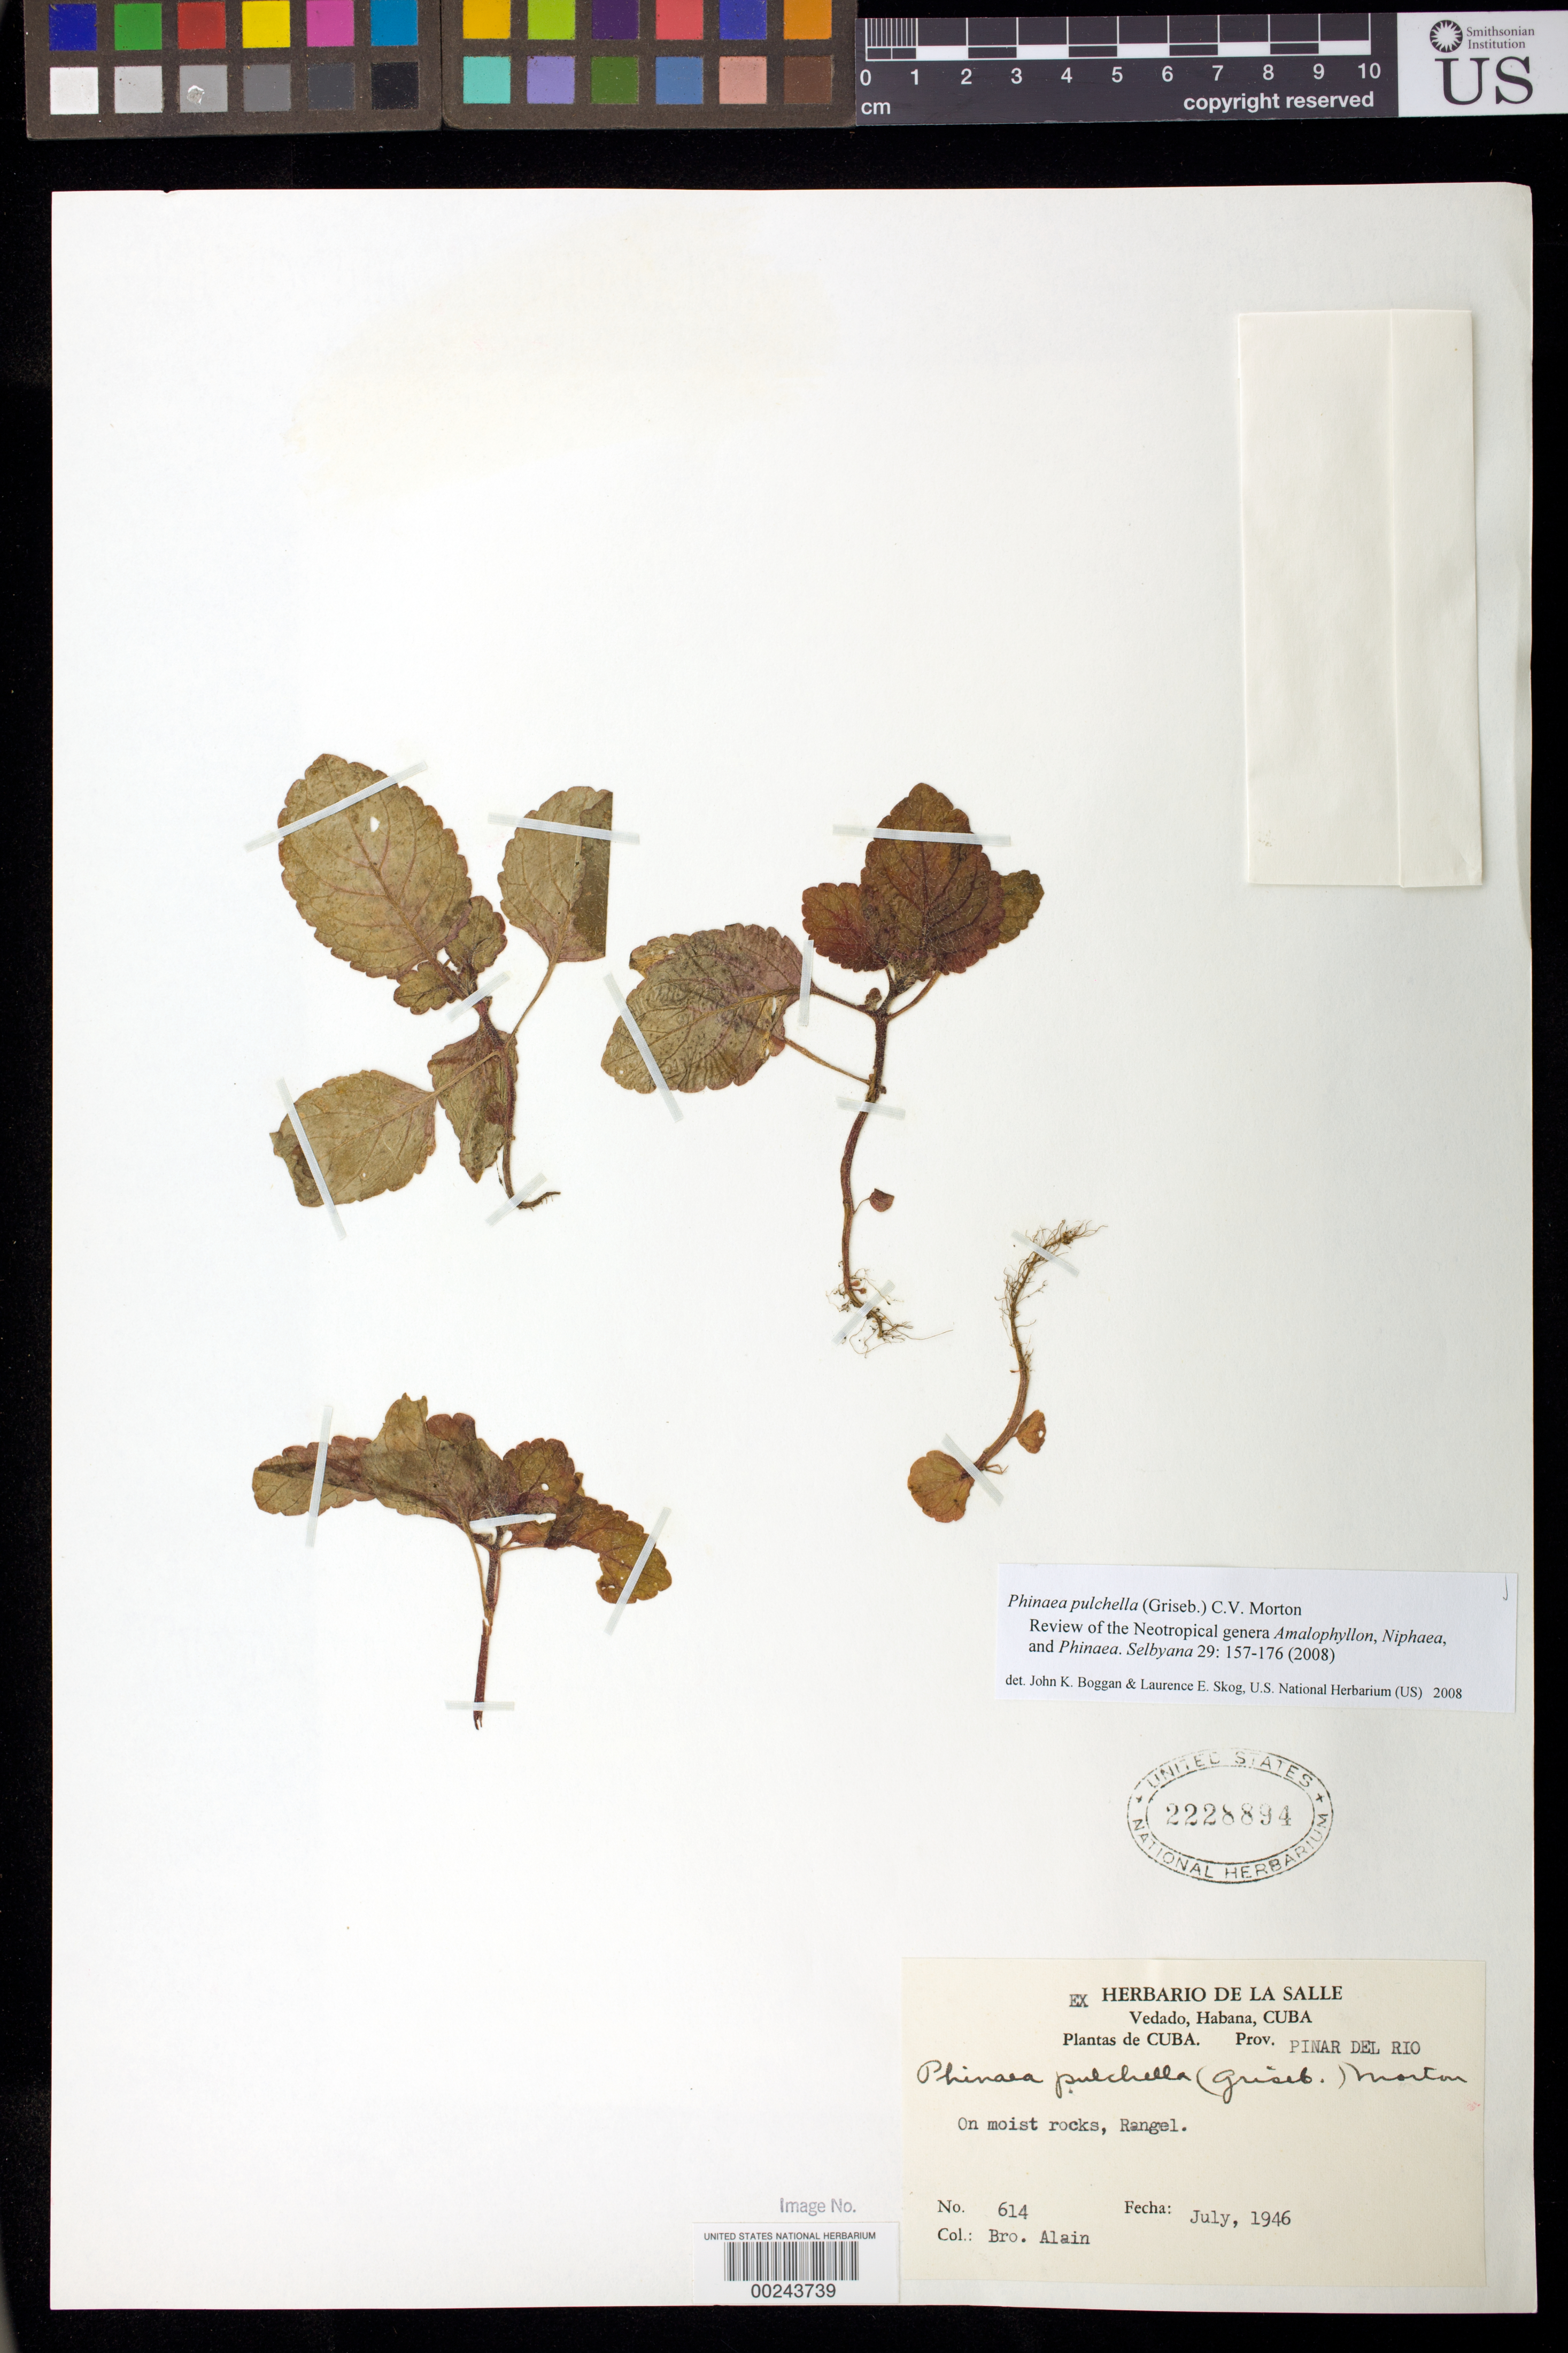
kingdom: Plantae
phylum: Tracheophyta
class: Magnoliopsida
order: Lamiales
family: Gesneriaceae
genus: Phinaea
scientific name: Phinaea pulchella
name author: (Griseb.) C.V. Morton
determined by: Boggan, J. K.; Skog, L. E.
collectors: A. H. Liogier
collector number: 614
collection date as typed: Jul 1946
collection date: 1946-07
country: Cuba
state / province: Pinar del Rio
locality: Prov. Pinar del Rio, Rangel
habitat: On moist rocks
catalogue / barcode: US 2228894